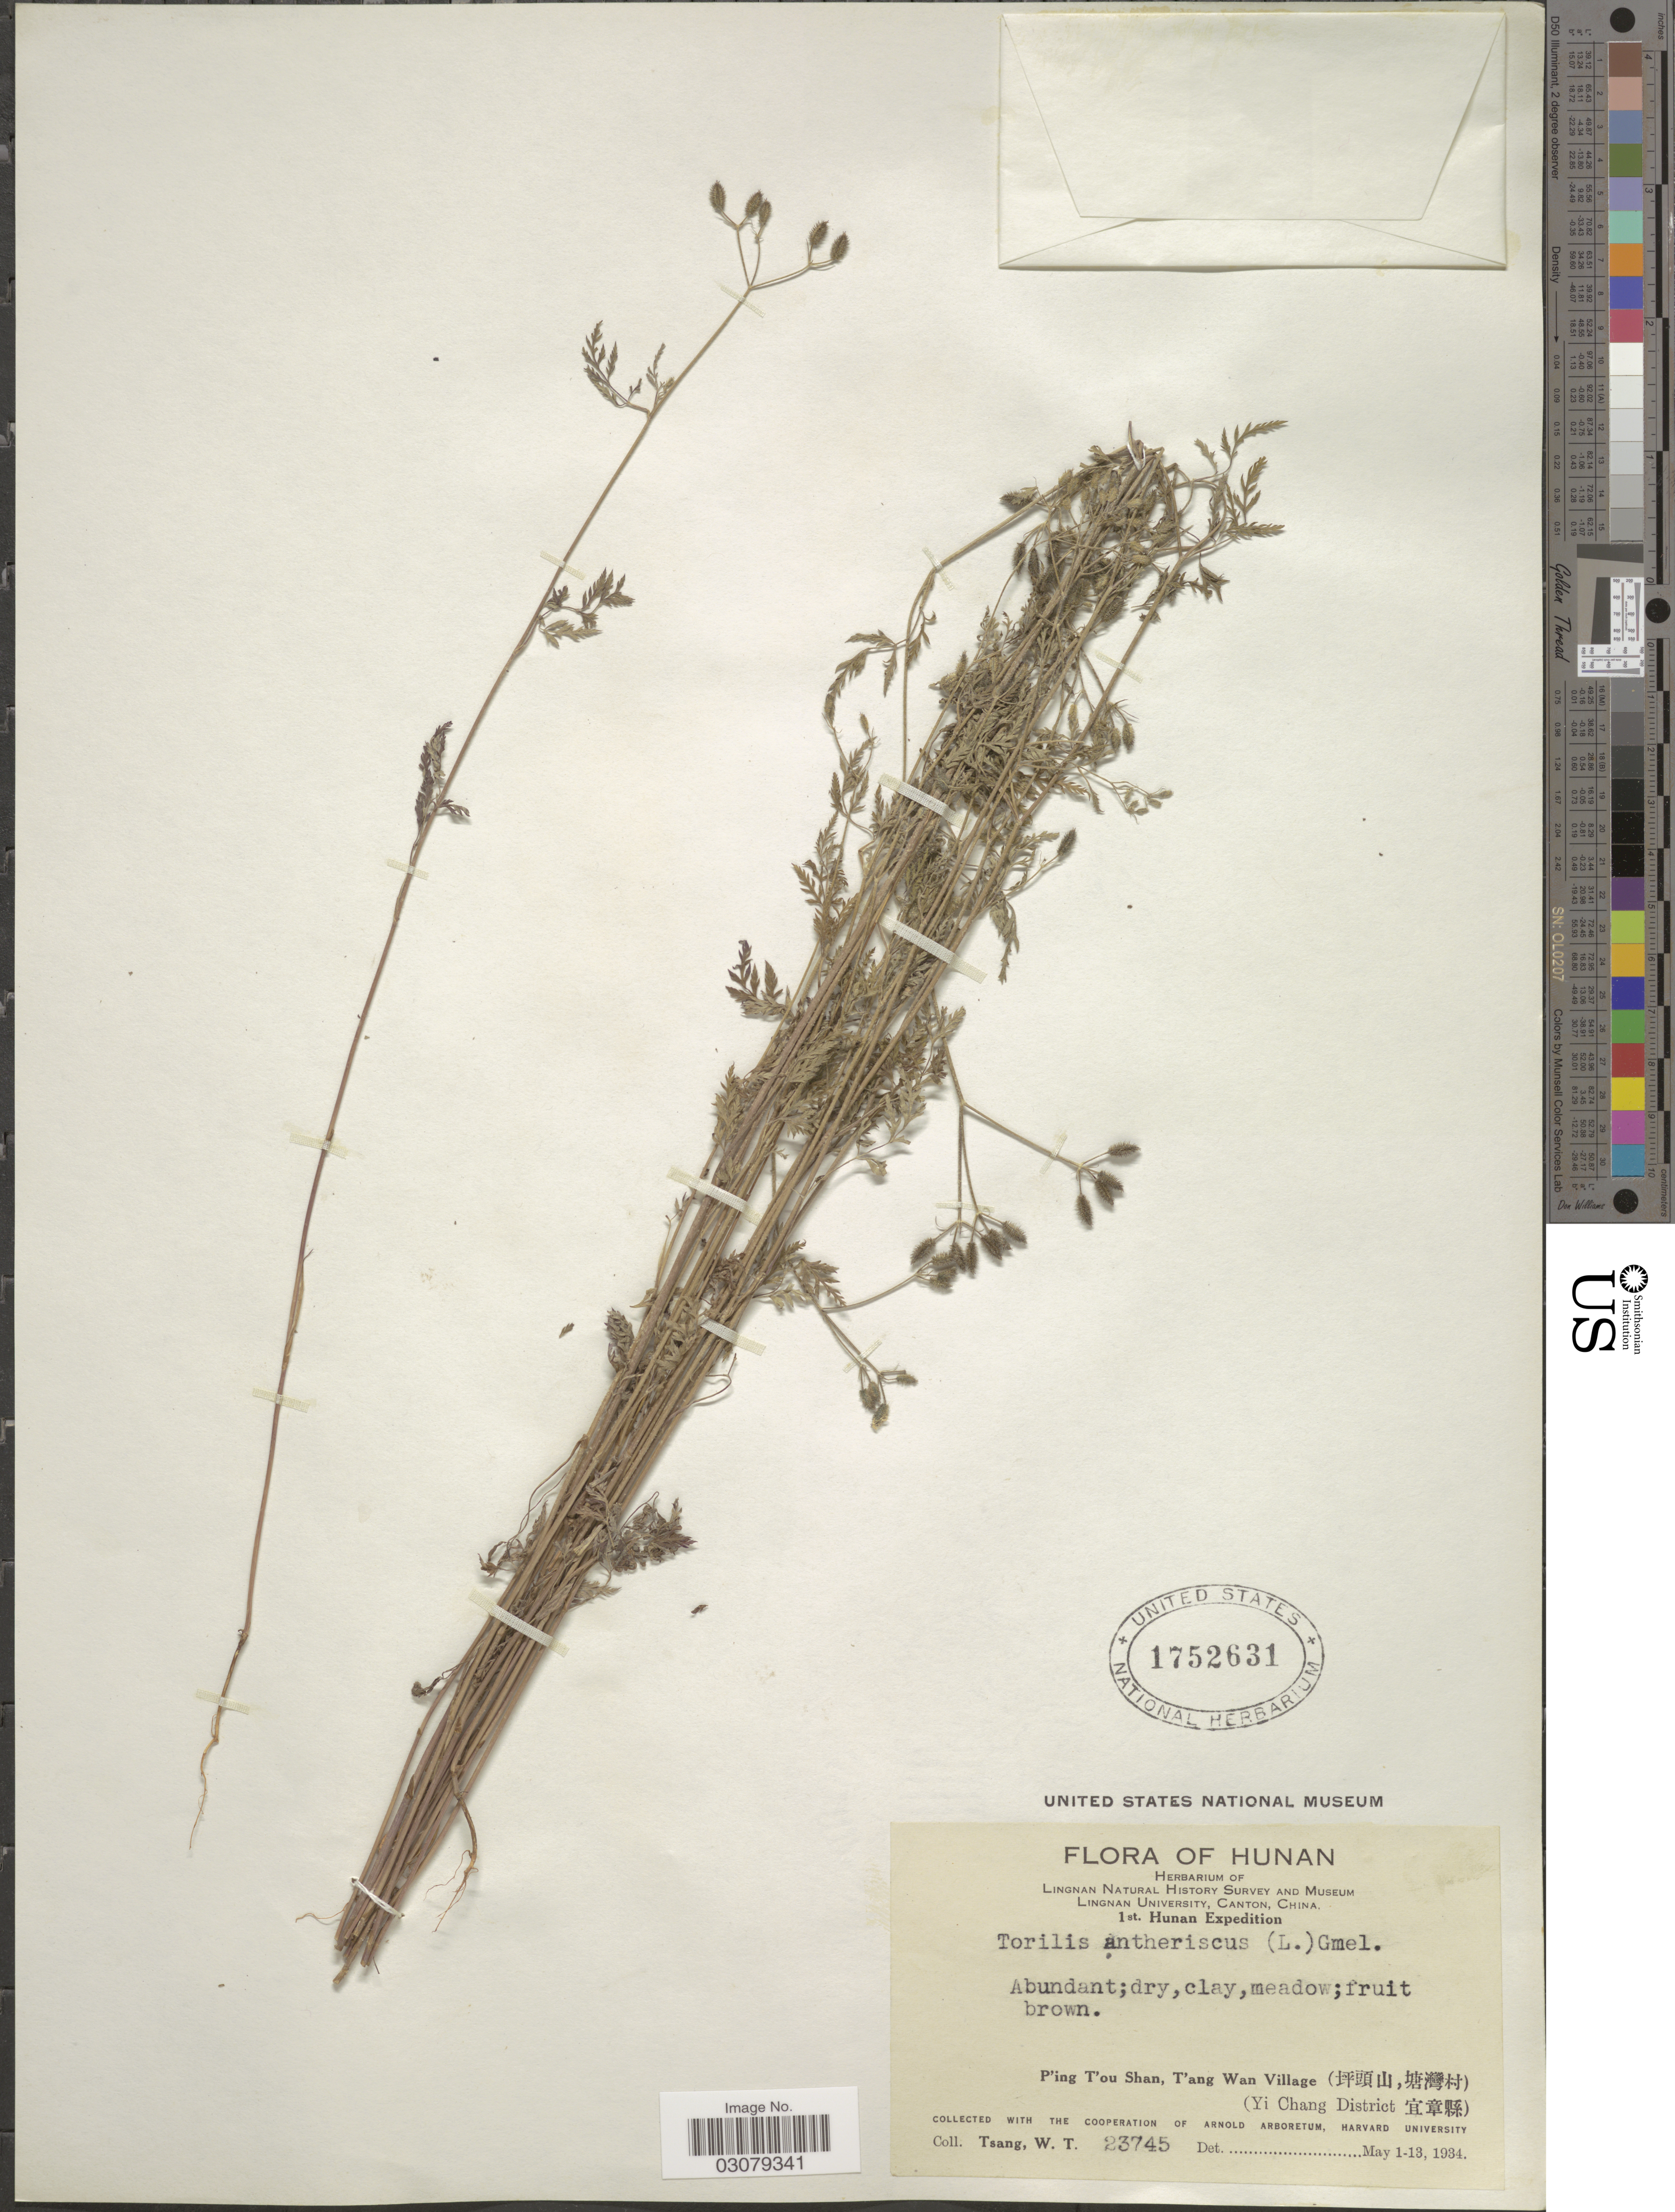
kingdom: Plantae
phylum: Tracheophyta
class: Magnoliopsida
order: Apiales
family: Apiaceae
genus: Torilis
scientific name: Torilis japonica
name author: (Houtt.) DC.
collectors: W. T. Tsang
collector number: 23745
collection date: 1934-05-01/1934-05-13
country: China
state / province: Hunan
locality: P'ing T'ou Shan, T'ang Wan Village. (Yi Chang District)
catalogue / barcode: US 1752631